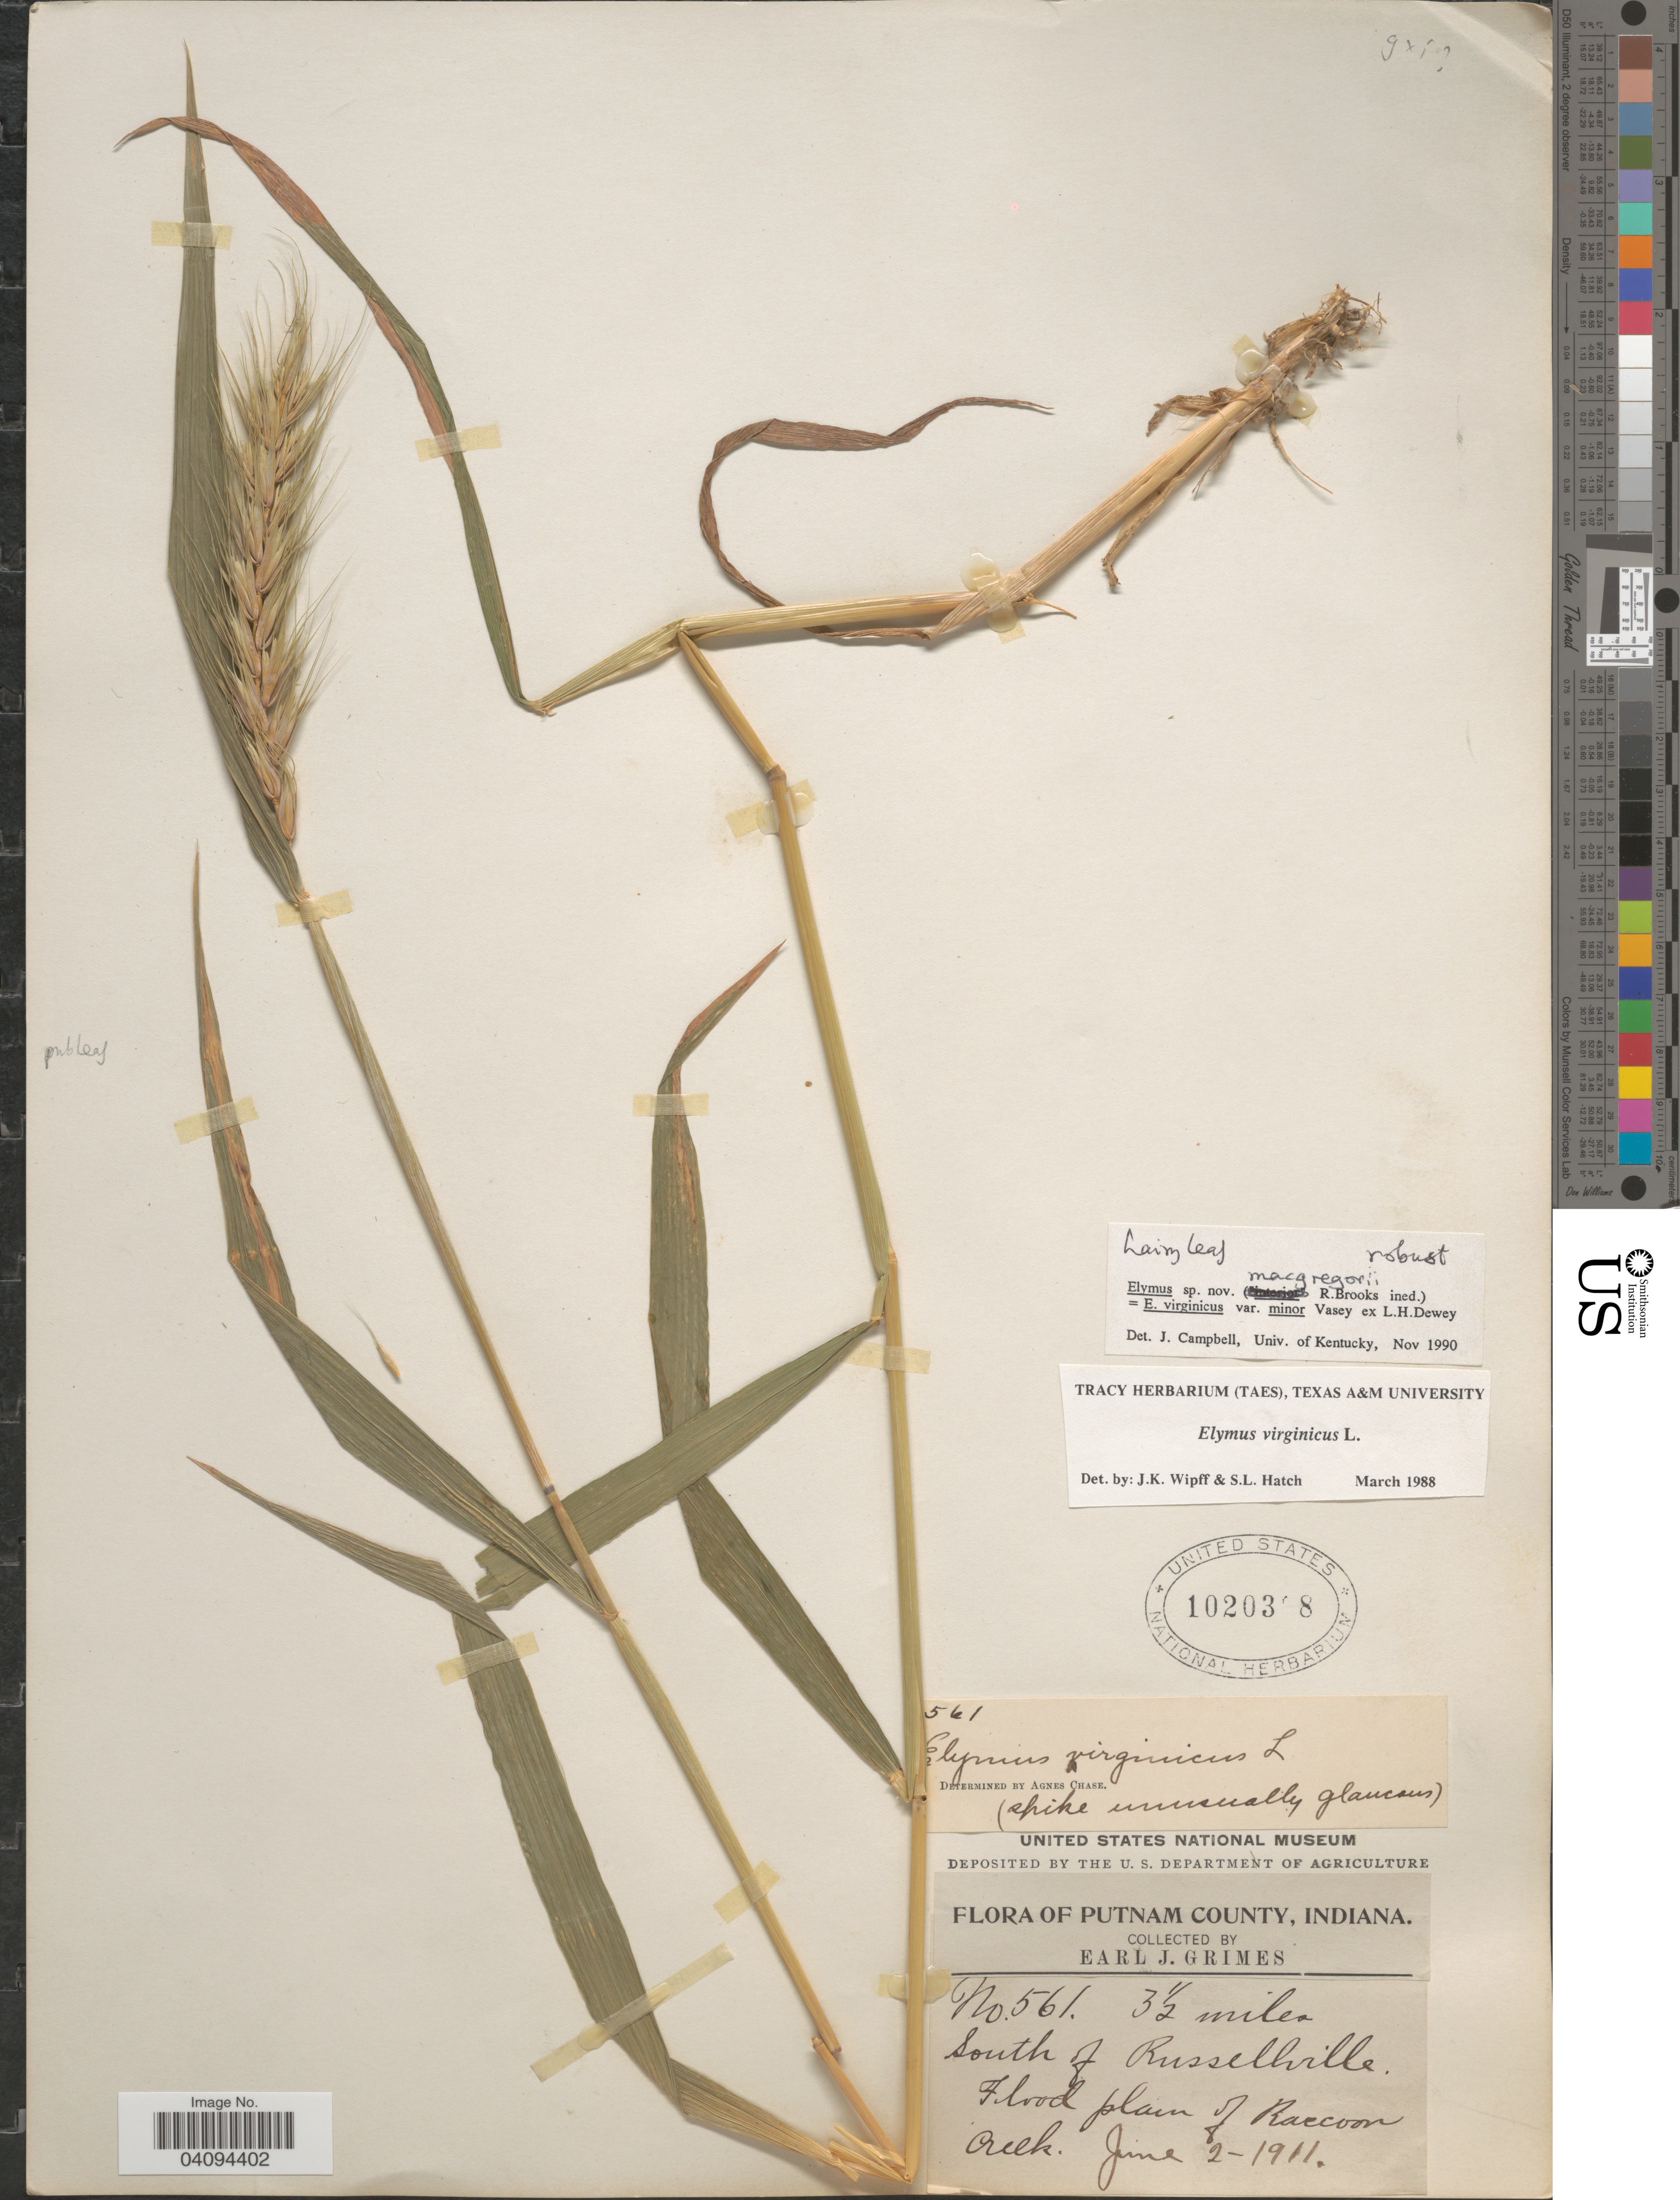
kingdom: Plantae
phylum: Tracheophyta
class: Liliopsida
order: Poales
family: Poaceae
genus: Elymus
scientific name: Elymus macgregorii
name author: R.E. Brooks & J.J.N. Campb.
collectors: E. J. Grimes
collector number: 561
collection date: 1911-06-02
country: United States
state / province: Indiana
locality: Putnam County. 3½ miles South of Russellville. Flood plain of Raccoon Creek.